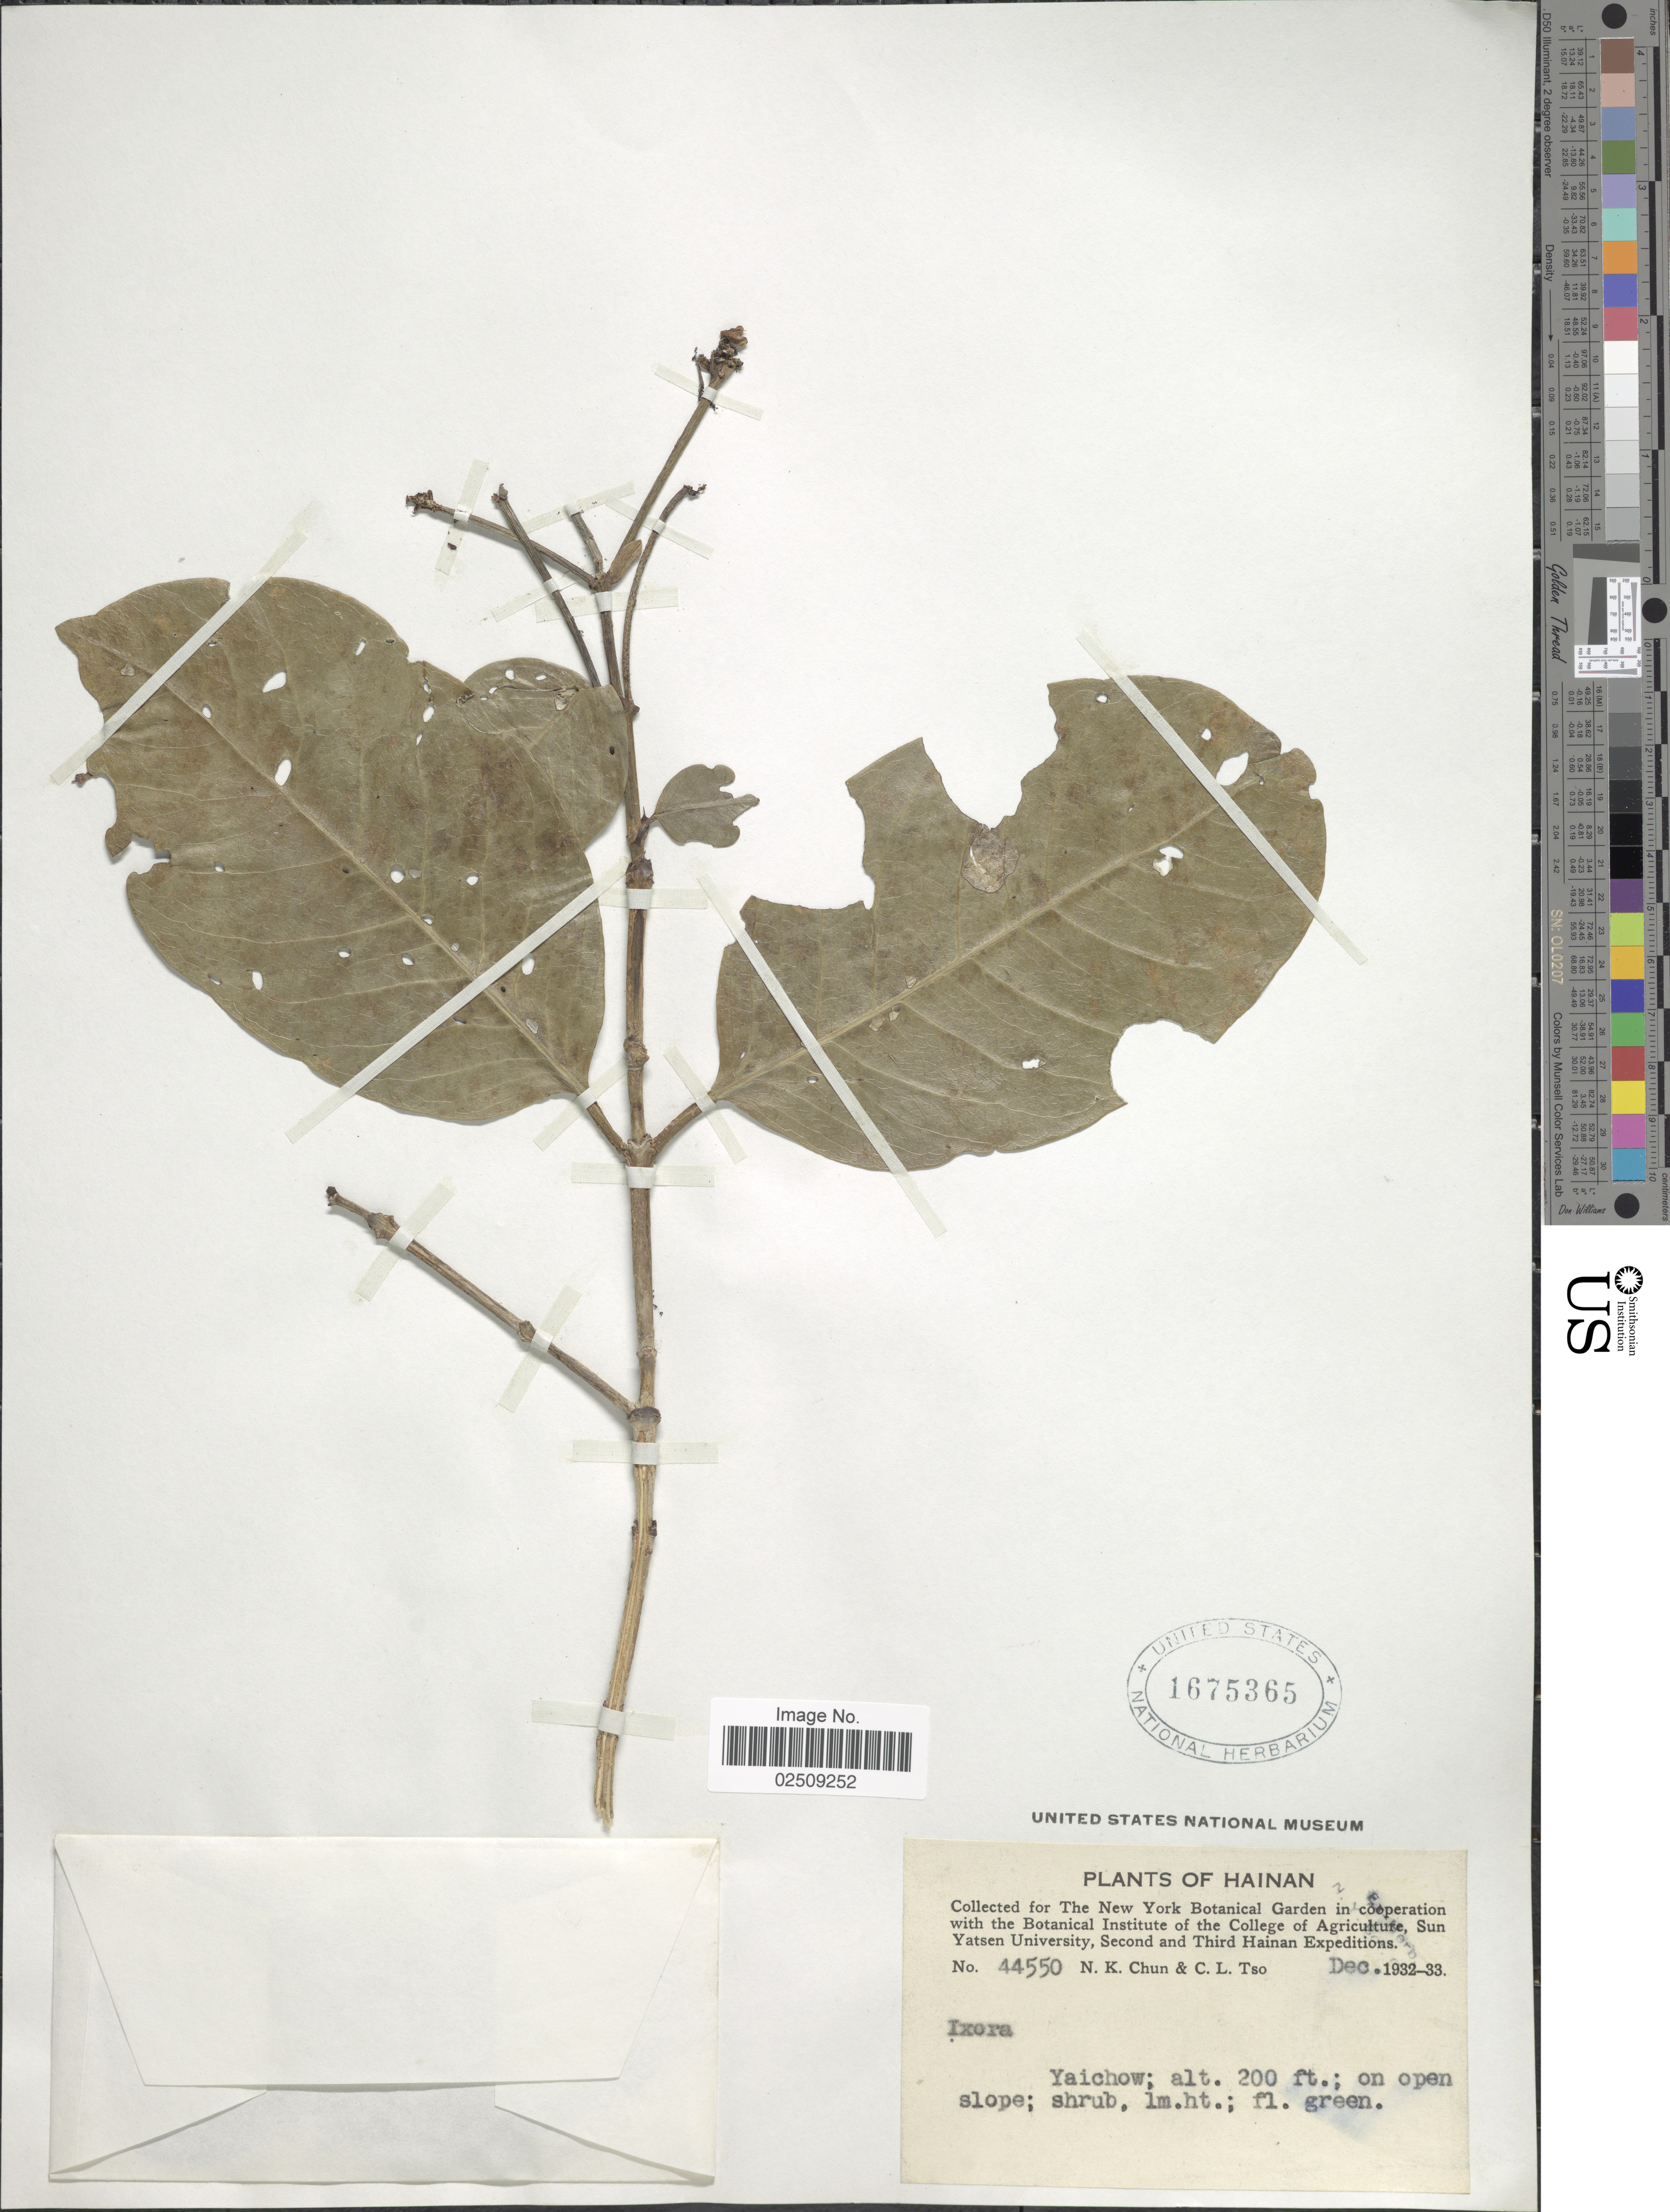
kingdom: Plantae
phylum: Tracheophyta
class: Magnoliopsida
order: Gentianales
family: Rubiaceae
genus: Ixora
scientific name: Ixora sp.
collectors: N. K. Chun & C. Tso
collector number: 44550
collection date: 1932-12/1933-12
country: China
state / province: Hainan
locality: Yaichow.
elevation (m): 61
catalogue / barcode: US 1675365